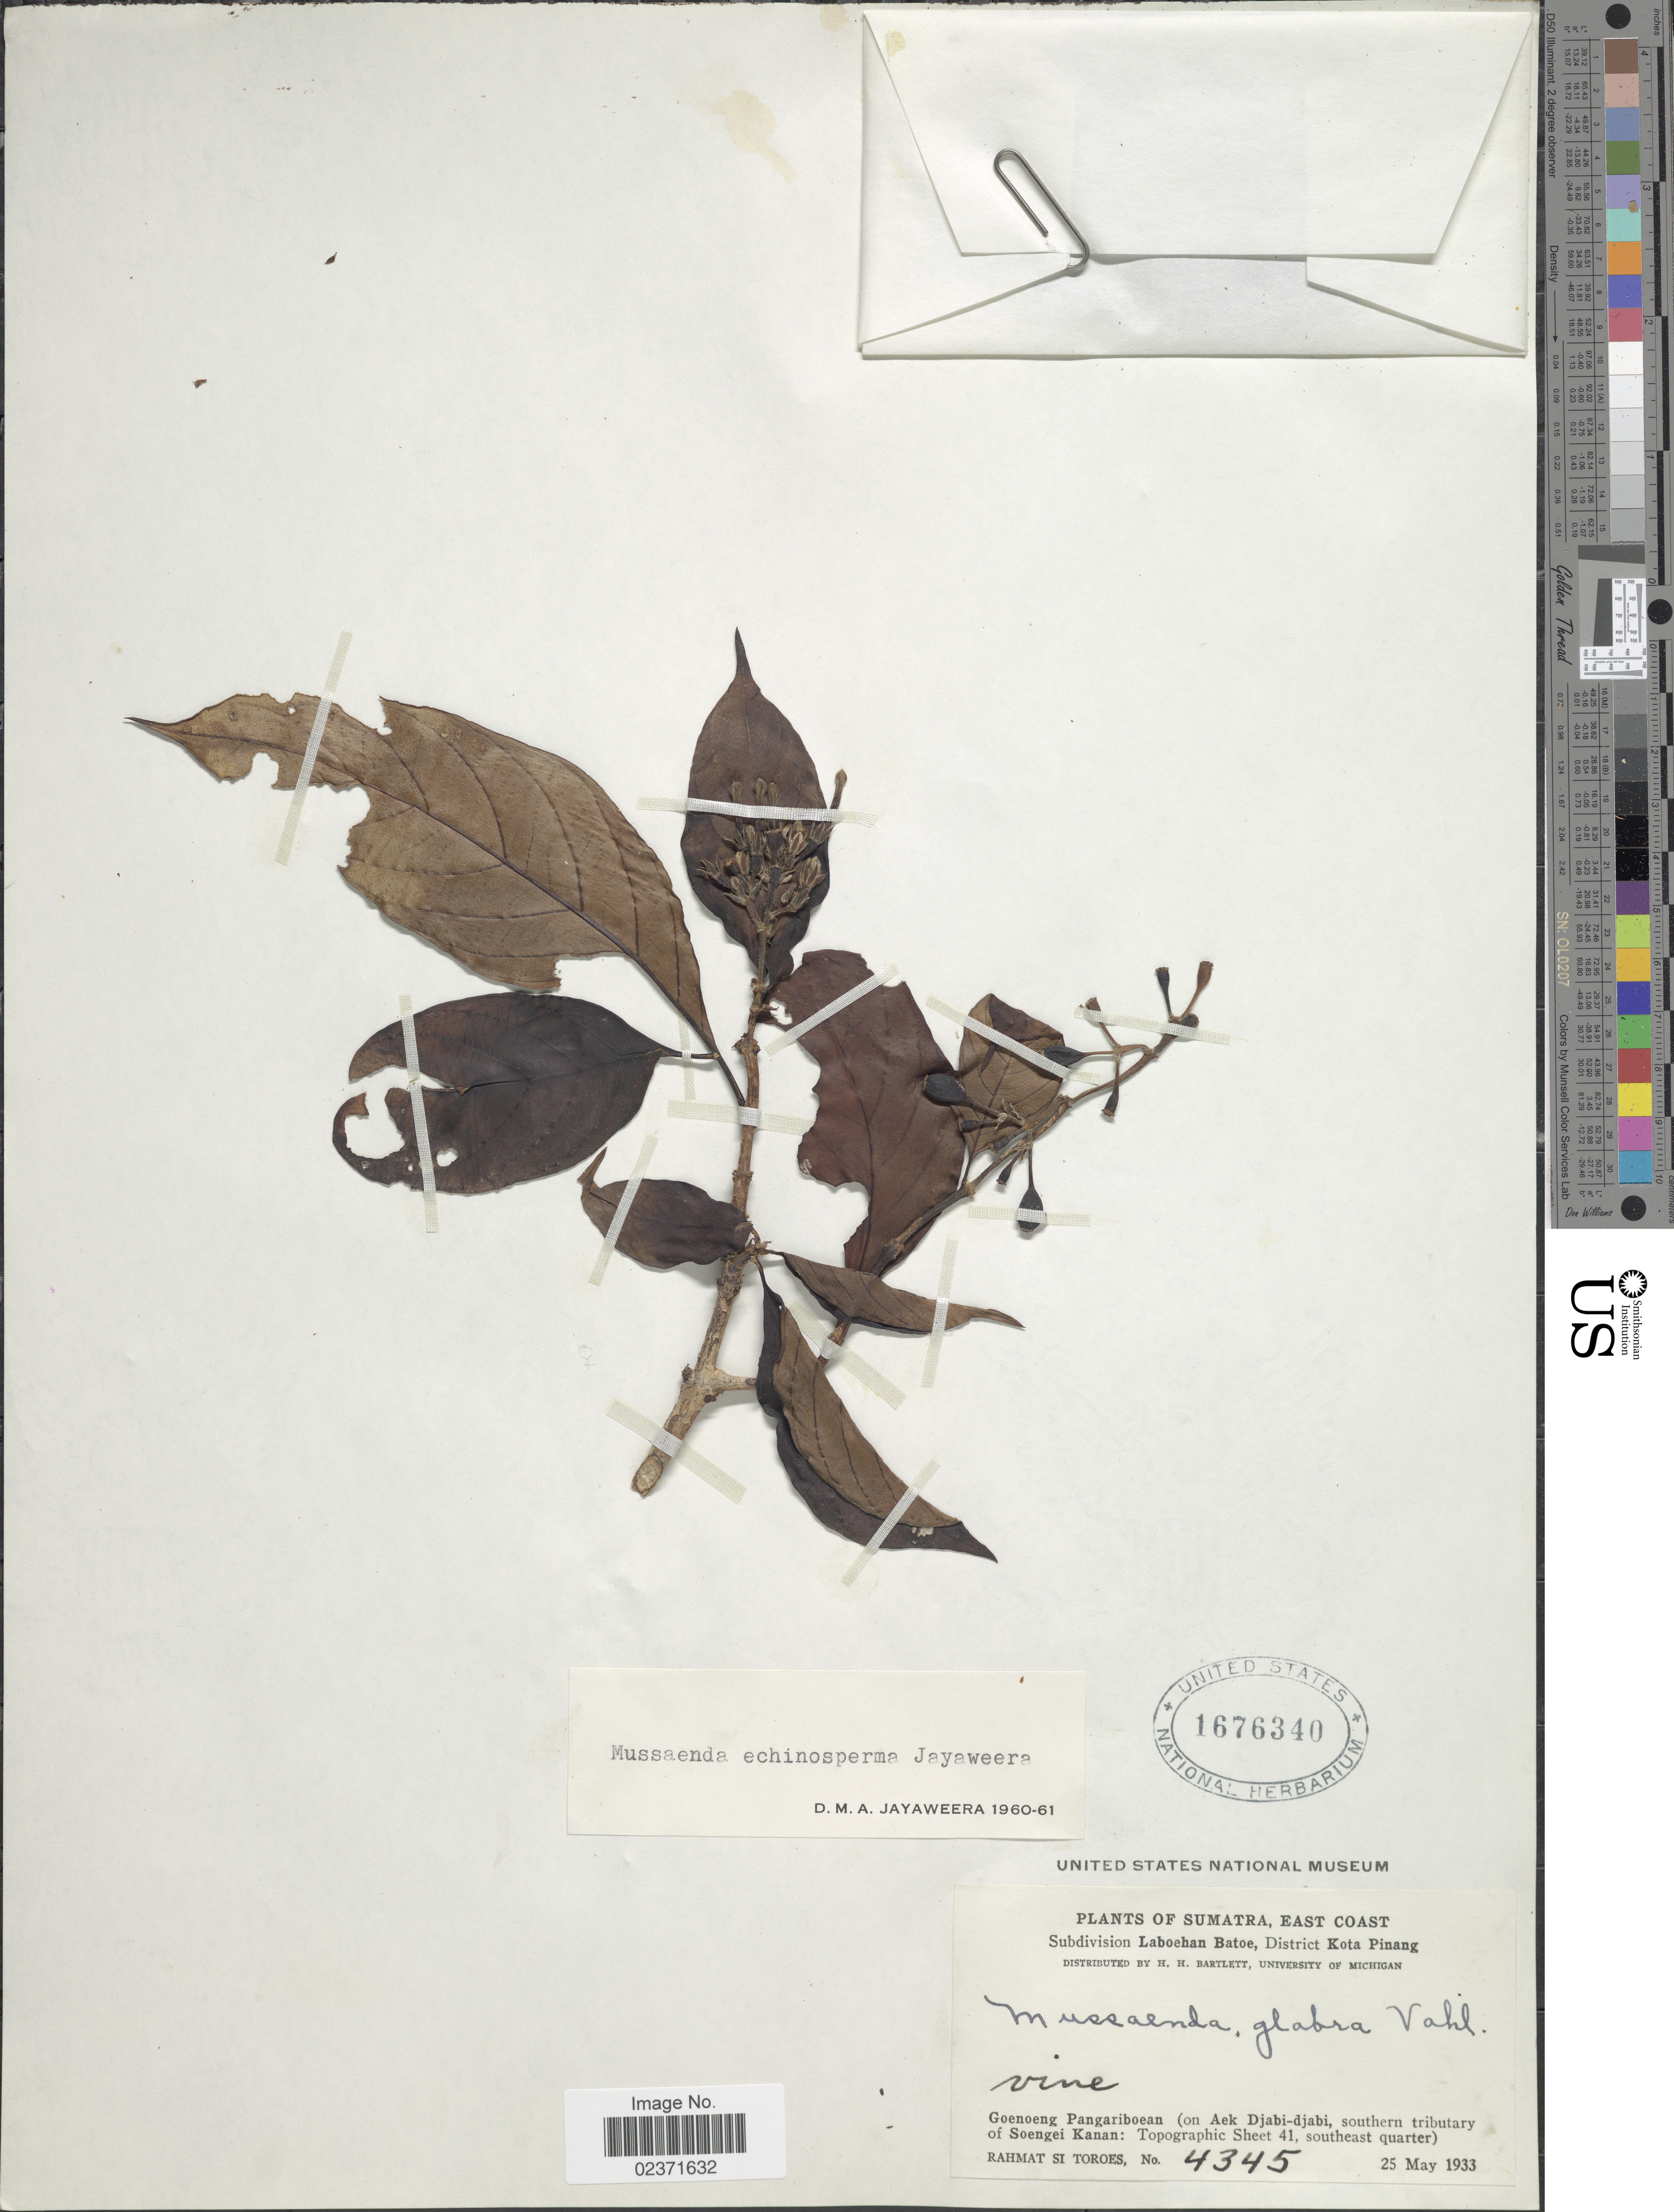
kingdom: Plantae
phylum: Tracheophyta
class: Magnoliopsida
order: Gentianales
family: Rubiaceae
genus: Mussaenda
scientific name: Mussaenda echinosperma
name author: Jayaw.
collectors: Rahmat Si Boeea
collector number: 4345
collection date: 1933-05-25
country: Indonesia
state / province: Sumatra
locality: East Coast. Subdivision Laboehan Batoe, District Kota Pinang. Goenoeng Pangariboean (on Aek Djabi-djabi, southern tributary of Soengei Kanan: Topographic Sheet 41, southeast quarter)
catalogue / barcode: US 1676340